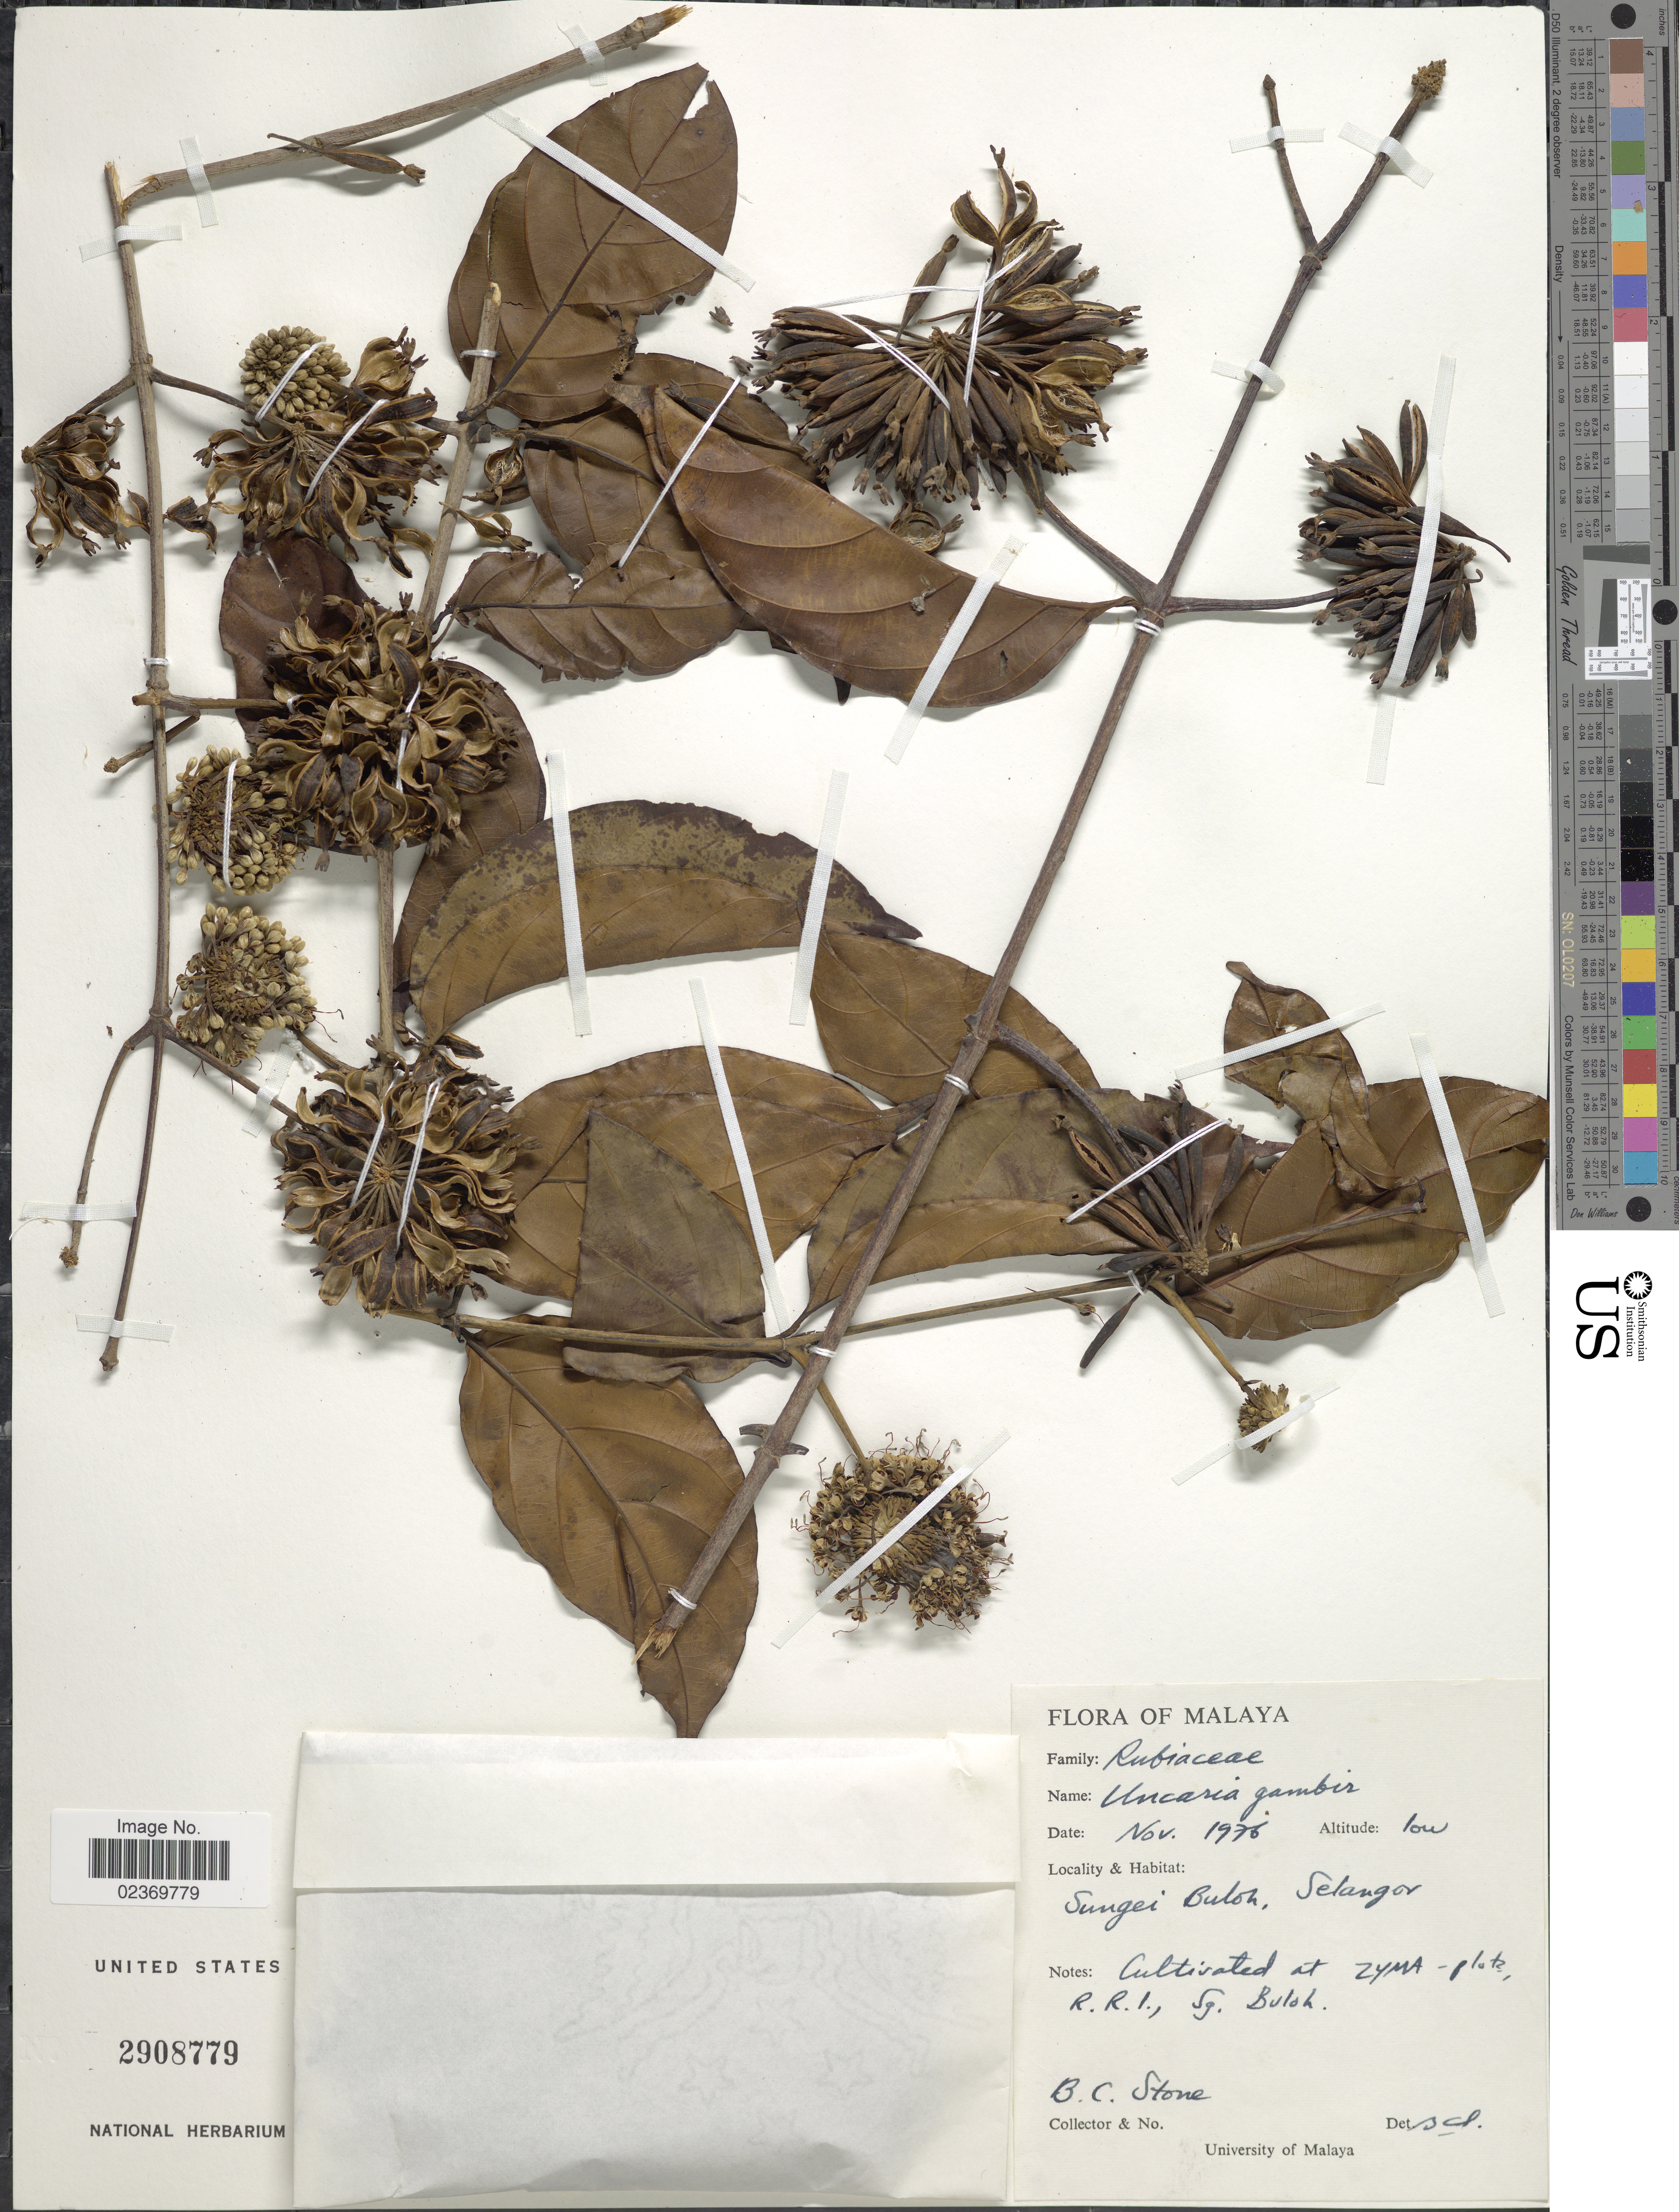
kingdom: Plantae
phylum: Tracheophyta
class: Magnoliopsida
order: Gentianales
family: Rubiaceae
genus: Uncaria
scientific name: Uncaria gambir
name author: (Hunt) Roxb.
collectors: B. C. Stone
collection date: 1976-11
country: Malaysia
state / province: Selangor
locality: Malaya, Sungei Buloh, Selangor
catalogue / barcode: US 2908779